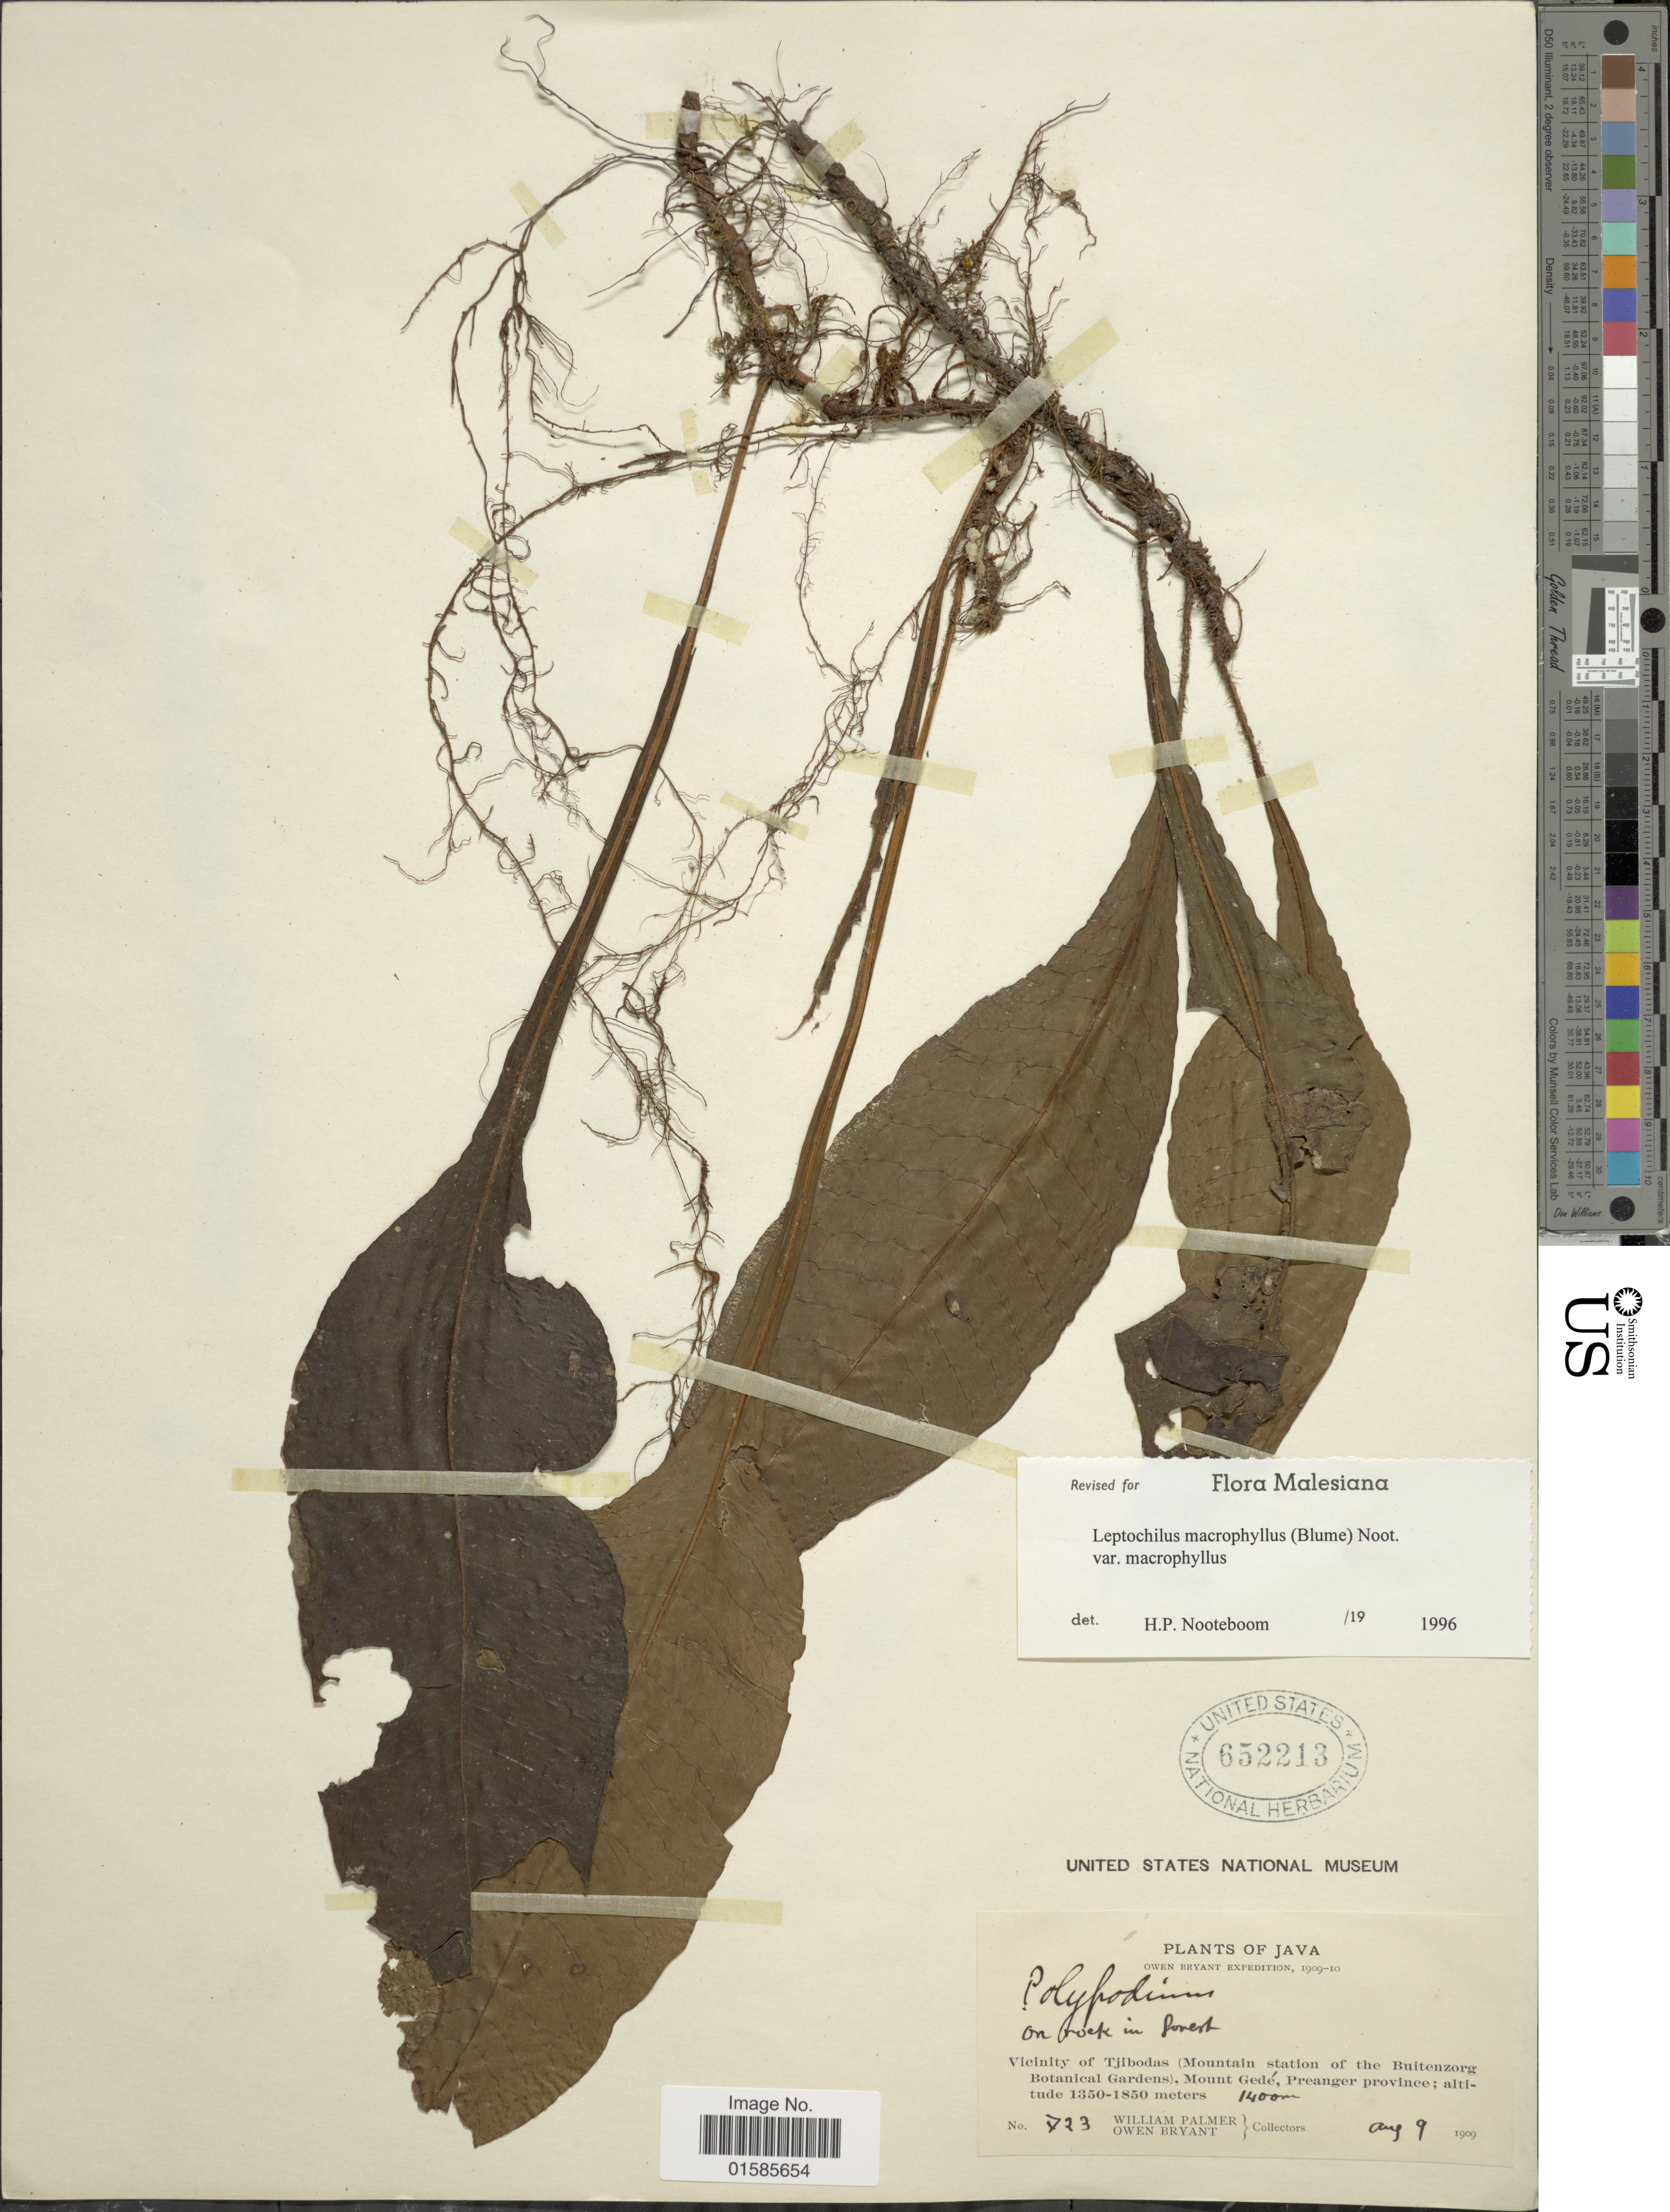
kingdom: Plantae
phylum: Tracheophyta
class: Polypodiopsida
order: Polypodiales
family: Polypodiaceae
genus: Leptochilus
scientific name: Leptochilus macrophyllus var. macrophyllus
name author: (Blume) Noot.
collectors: W. Palmer & O. Bryant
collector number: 723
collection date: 1909-08-09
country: Indonesia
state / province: Java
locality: Vicinity of Tjibodas (Mountain station of the Buitenzorg Botanical Gardens), Mount Gedé, Preanger province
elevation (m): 1400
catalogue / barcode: US 652213